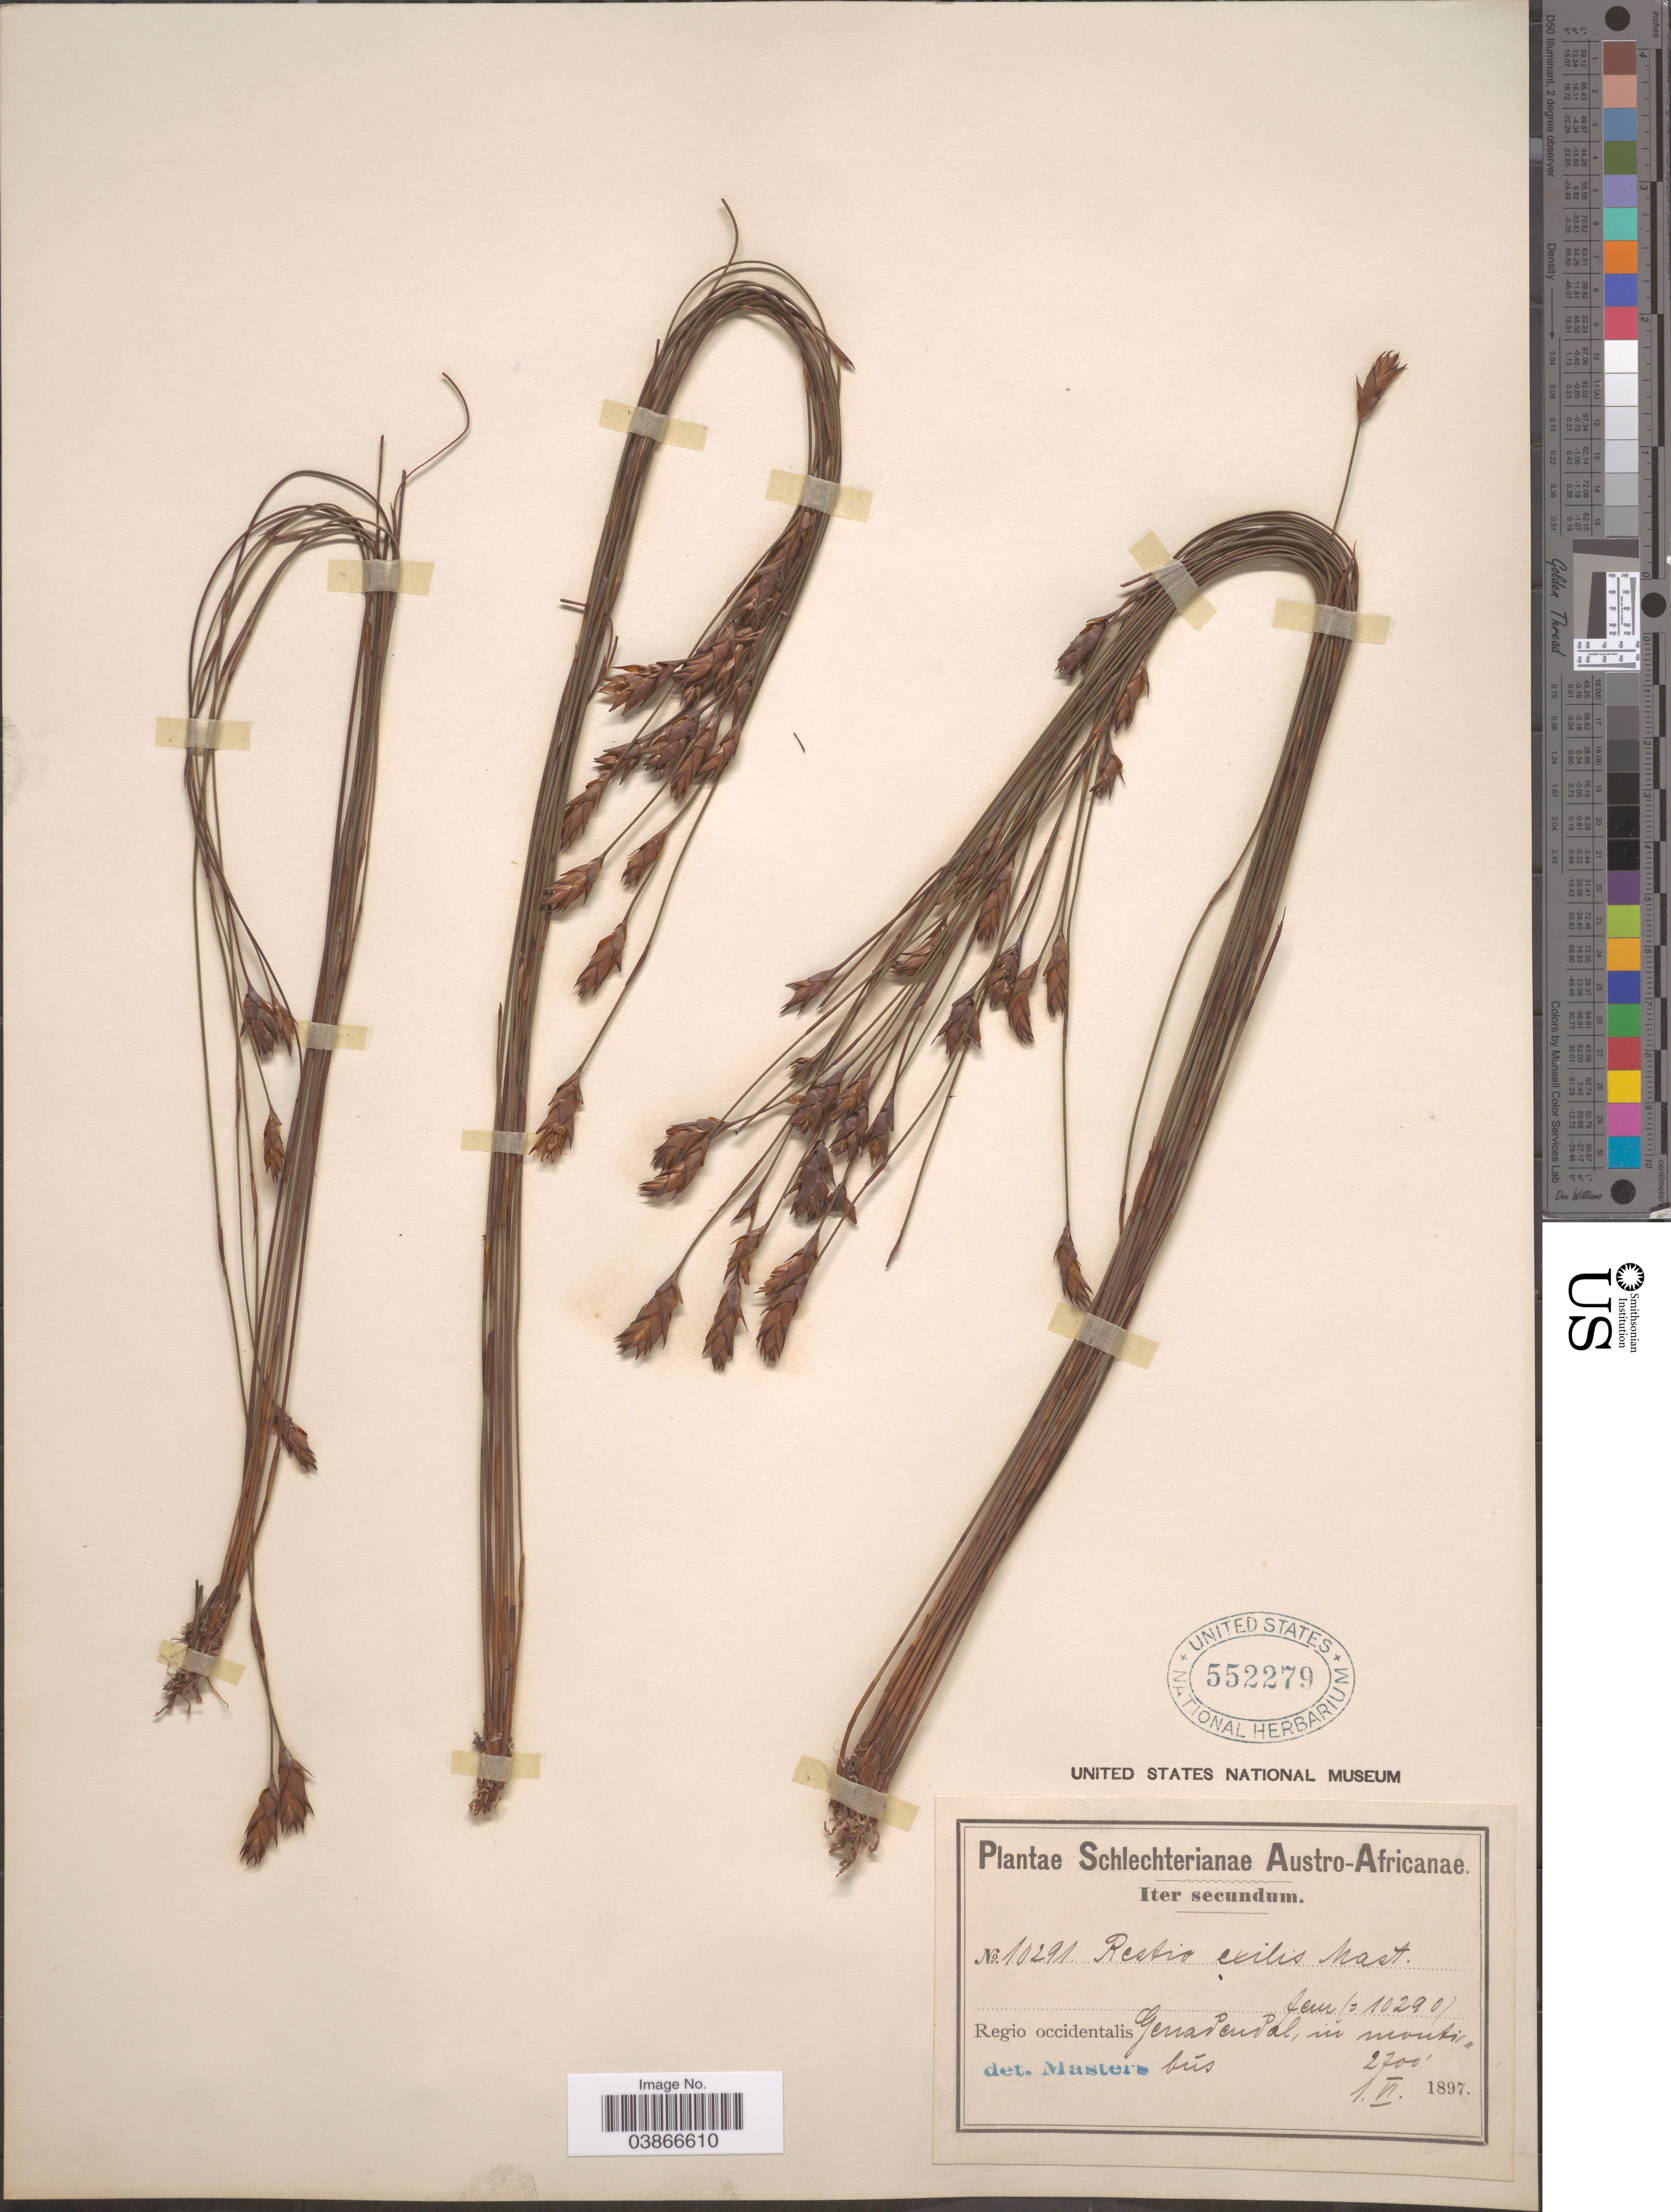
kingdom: Plantae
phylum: Tracheophyta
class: Liliopsida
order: Poales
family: Restionaceae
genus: Restio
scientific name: Restio exilis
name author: Mast.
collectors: Schlechter, --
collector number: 10291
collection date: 1897-06-01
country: South Africa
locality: Austro-Africanae. Regio occidentalis. Genadendal, in montibus.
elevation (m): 823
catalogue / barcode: US 552279